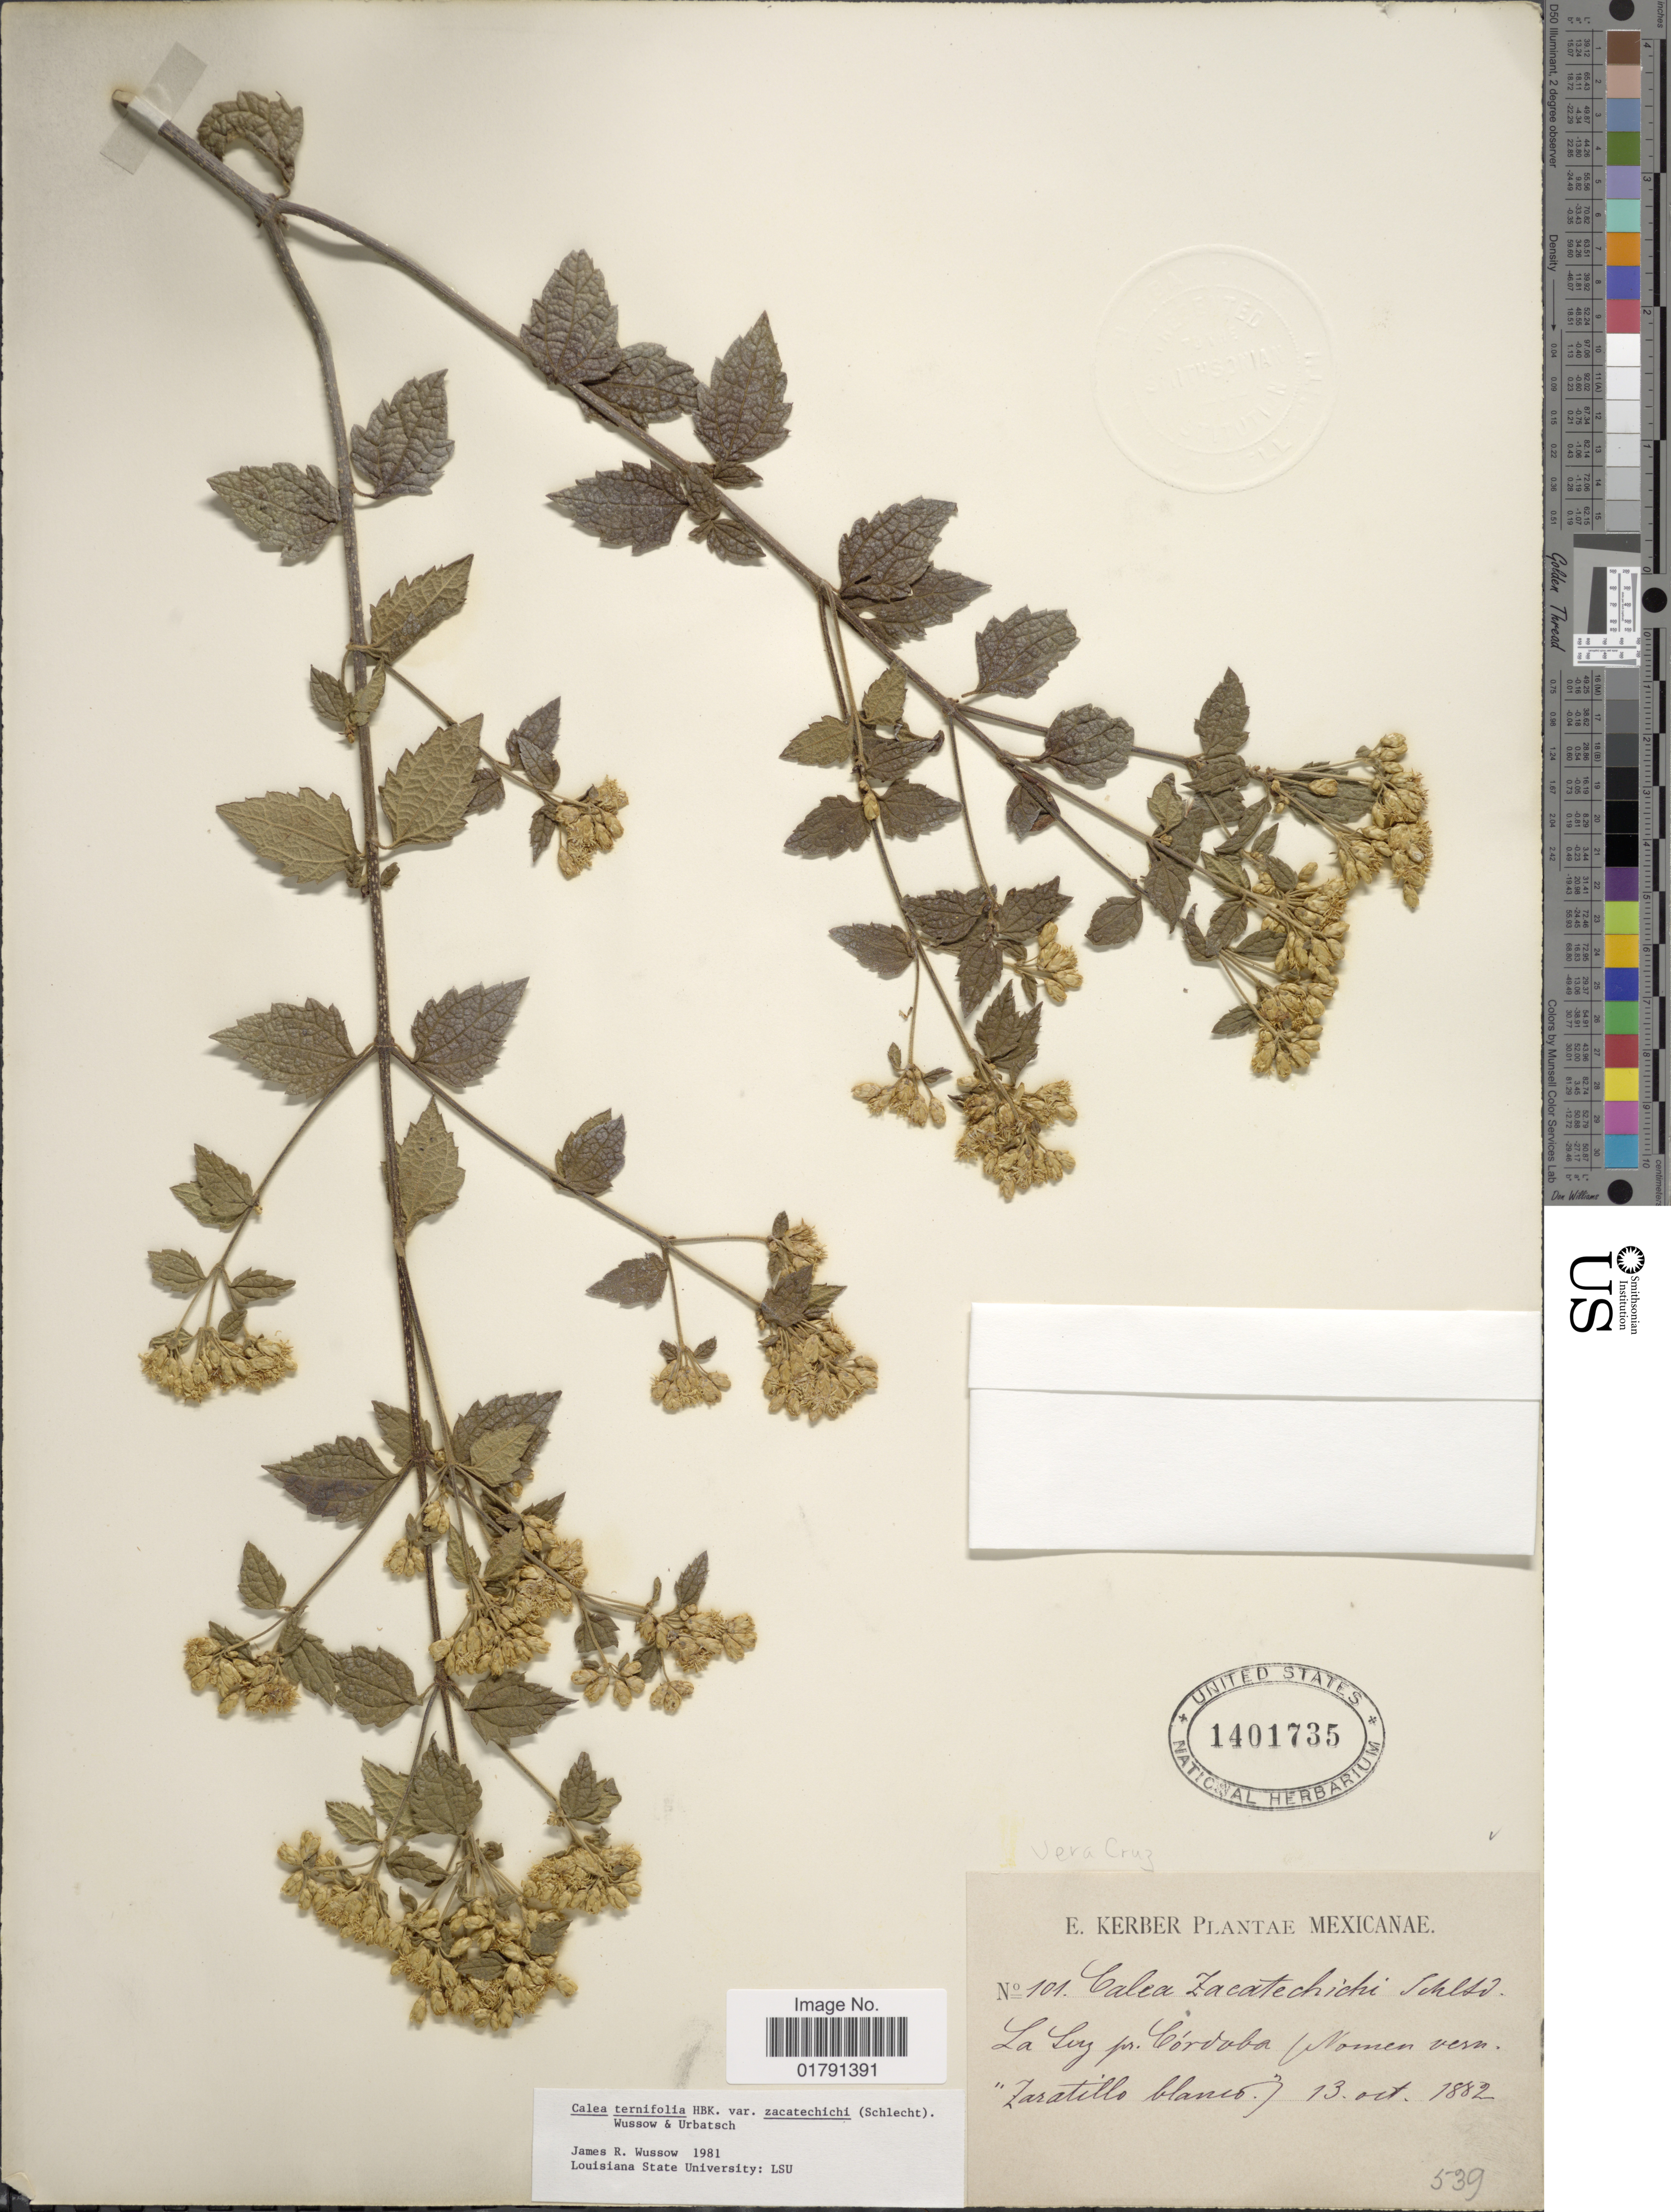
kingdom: Plantae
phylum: Tracheophyta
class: Magnoliopsida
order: Asterales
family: Asteraceae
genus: Calea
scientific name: Calea ternifolia var. zacatechichi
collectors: E. Kerber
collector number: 101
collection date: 1882-10-13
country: Mexico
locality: La Luz pr. Cordoba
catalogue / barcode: US 1401735